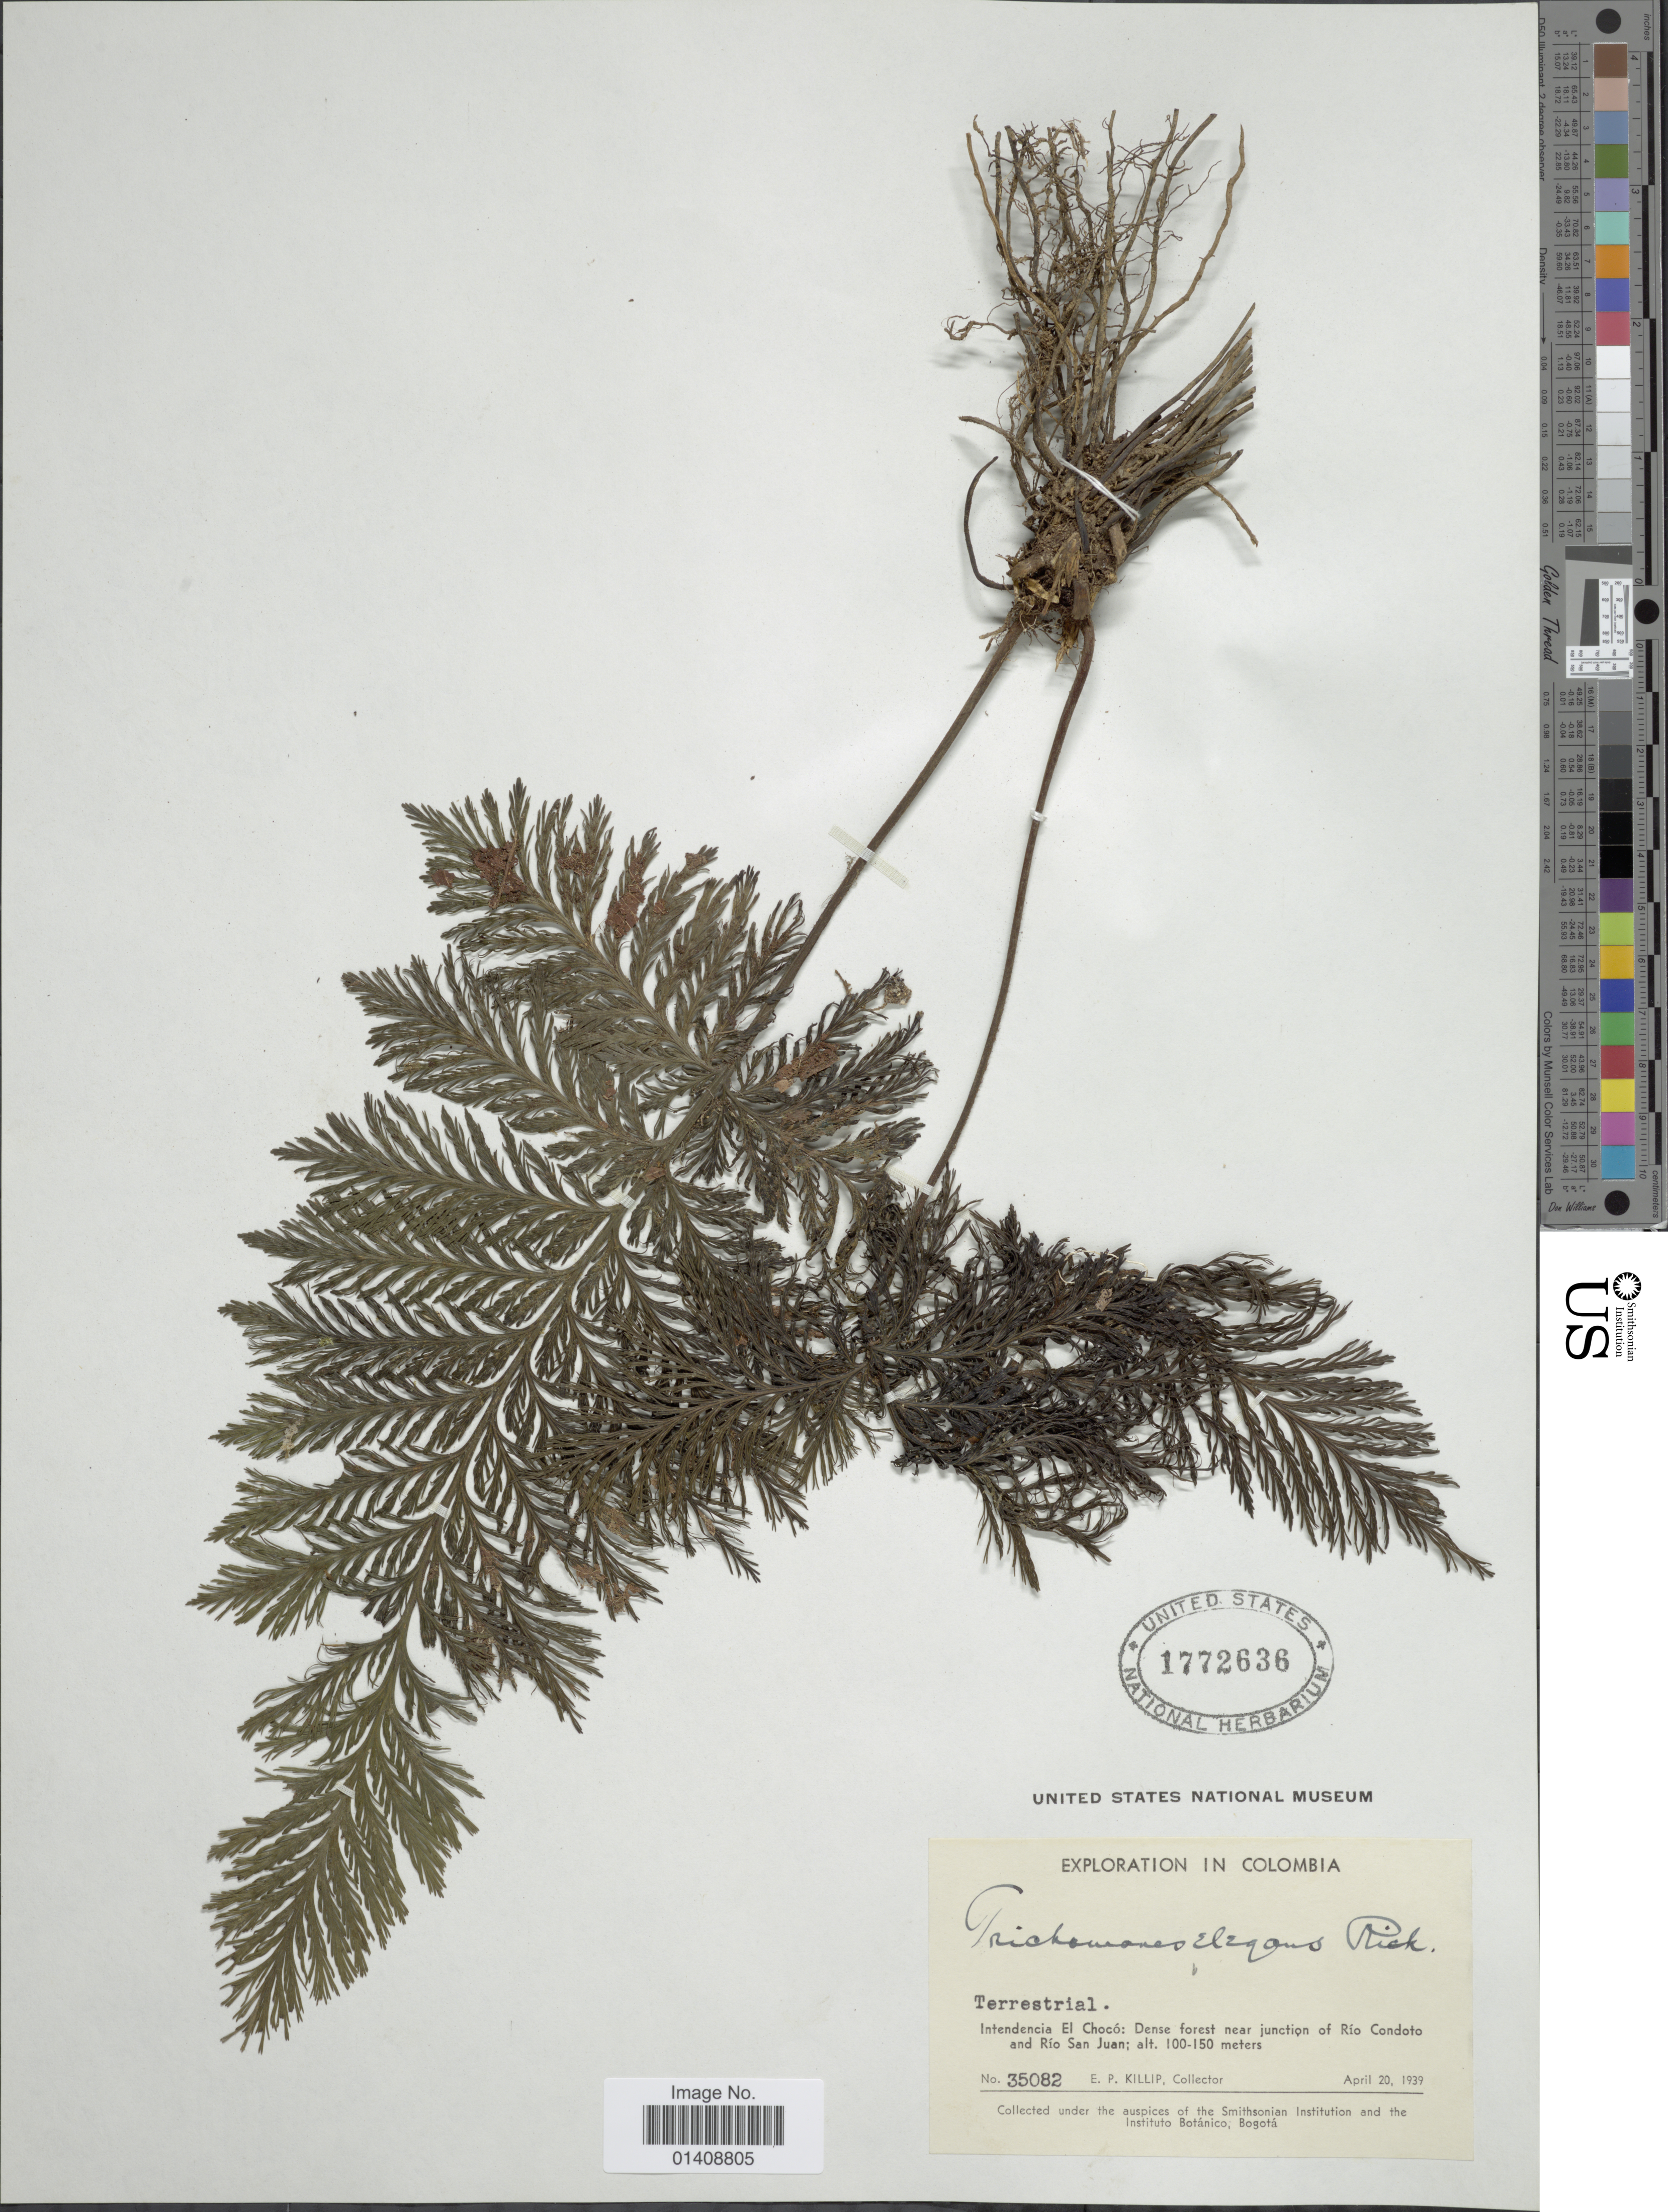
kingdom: Plantae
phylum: Tracheophyta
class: Polypodiopsida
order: Hymenophyllales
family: Hymenophyllaceae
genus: Trichomanes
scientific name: Trichomanes elegans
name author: Rich.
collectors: E. P. Killip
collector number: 35082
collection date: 1939-04-20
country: Colombia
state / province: Chocó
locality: Near junction of Rio Condoto and Rio San Juan.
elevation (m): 100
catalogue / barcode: US 1772636